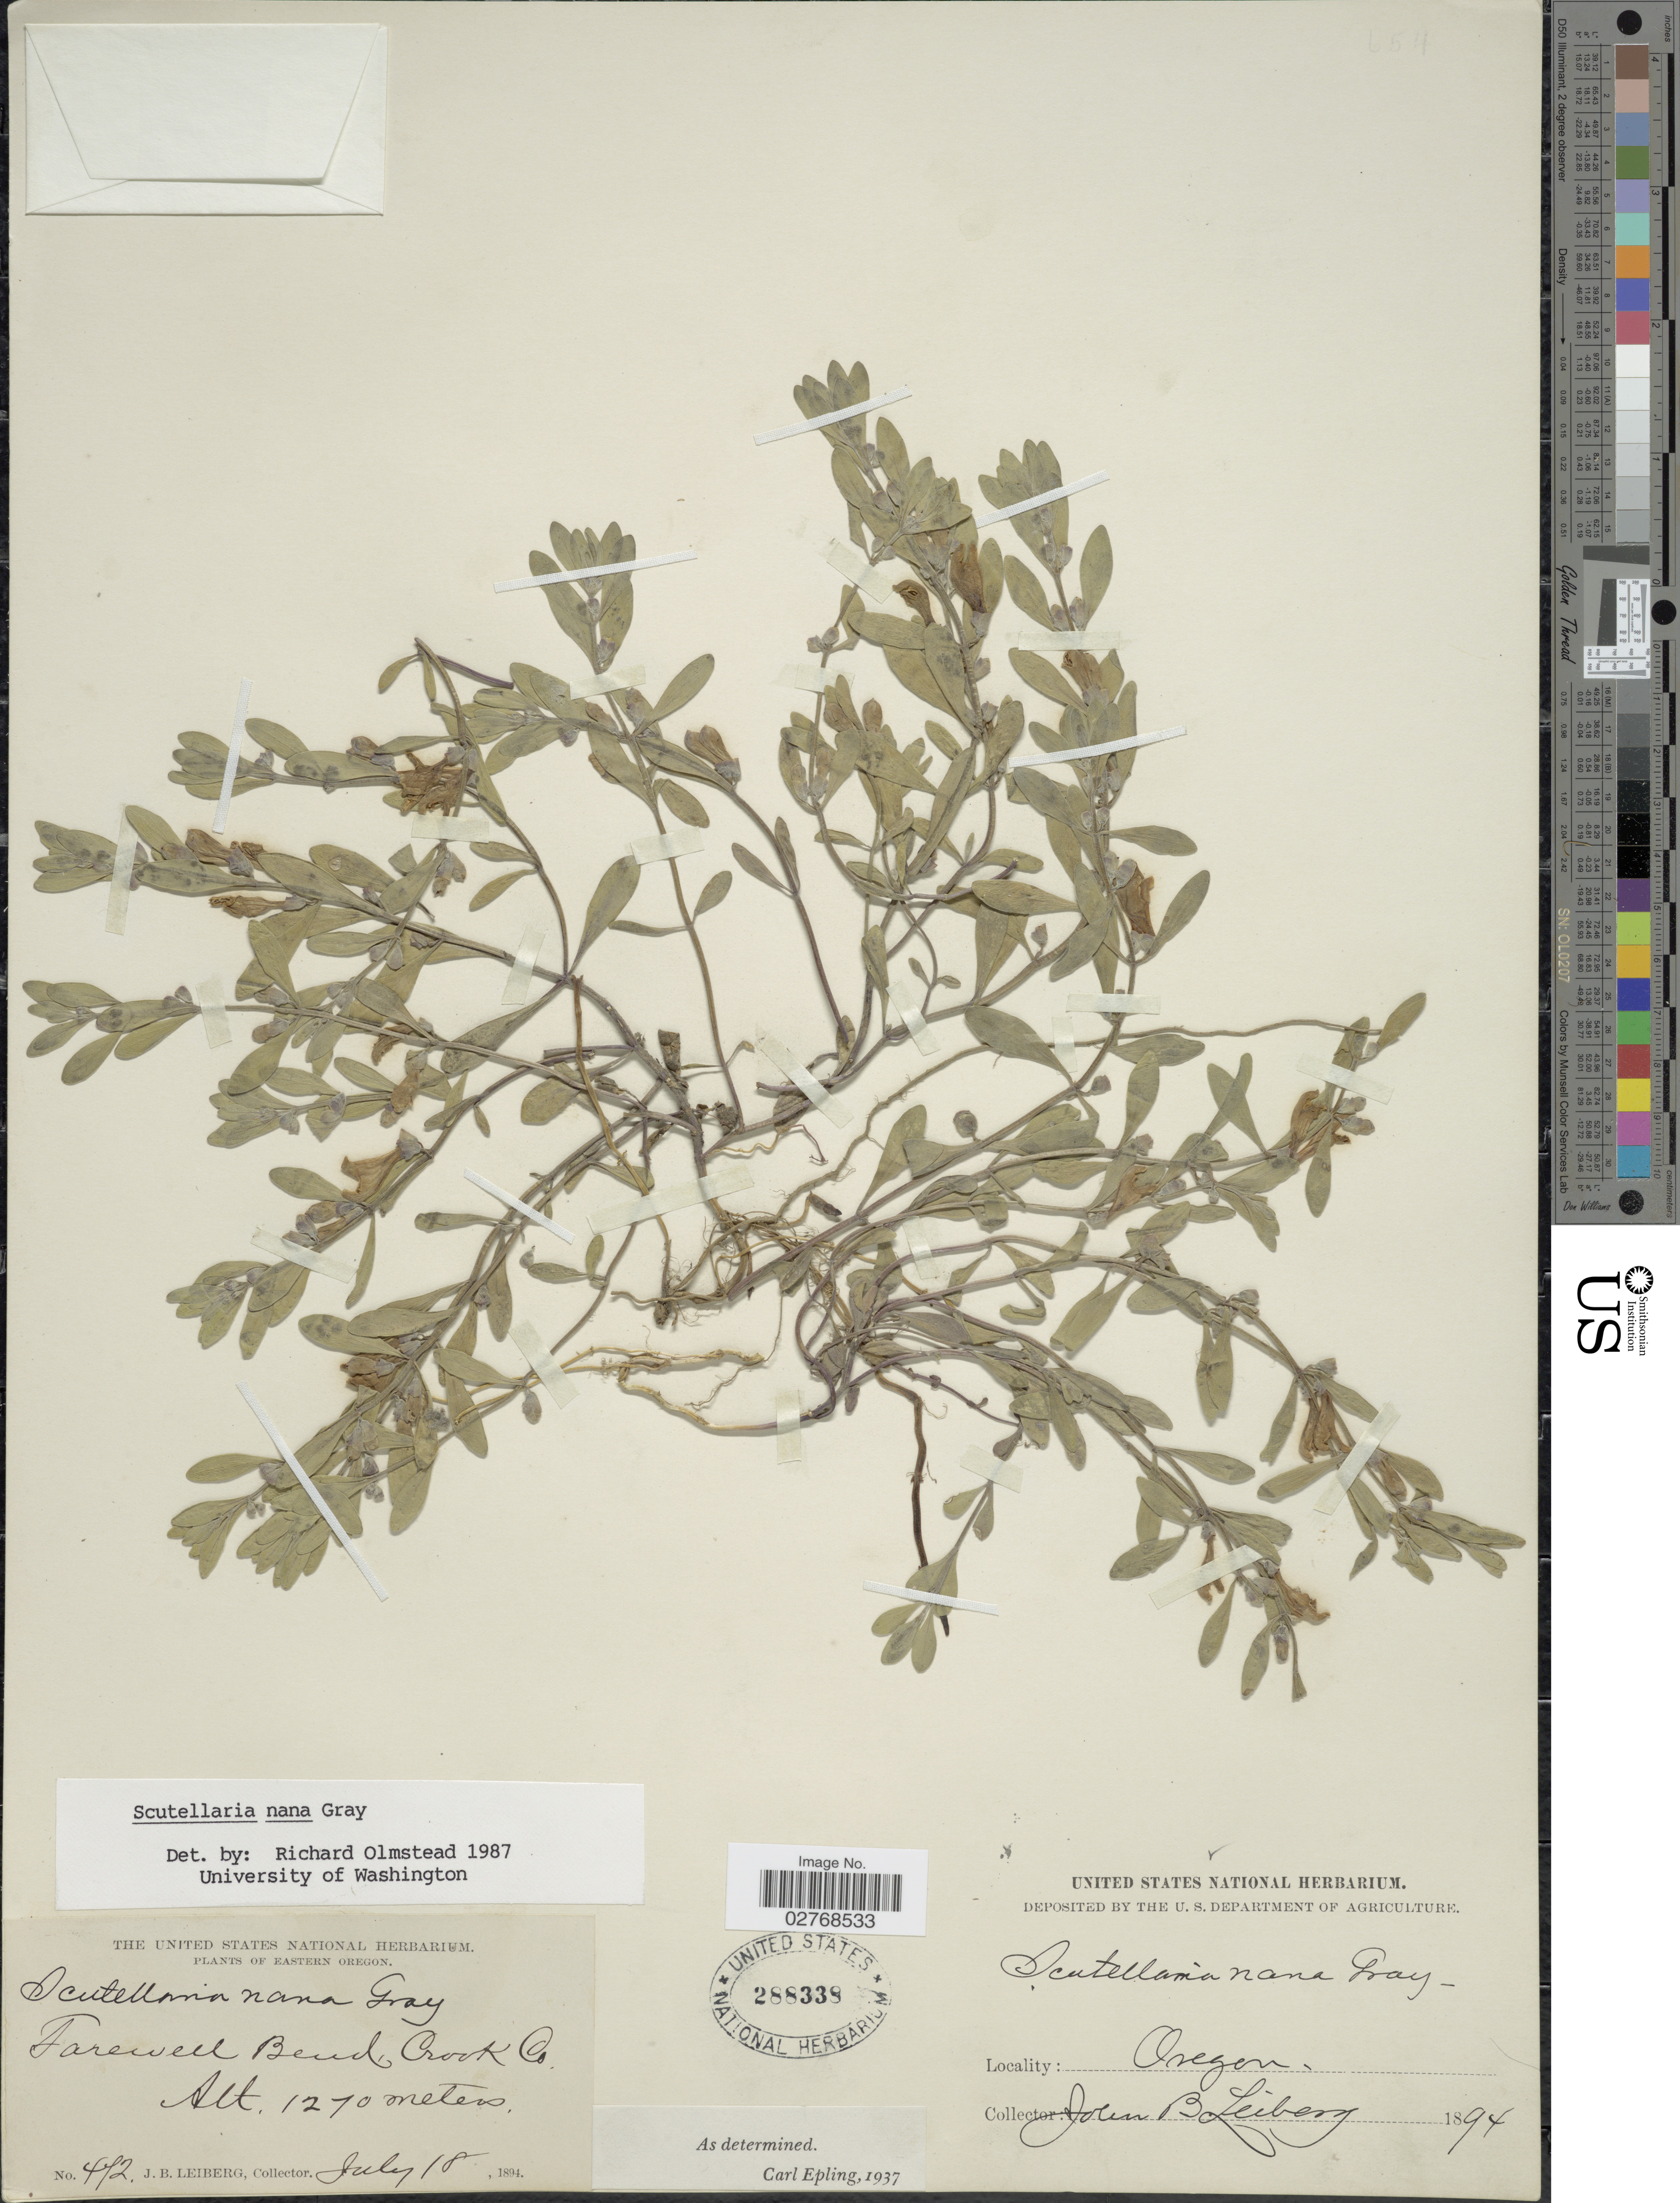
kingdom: Plantae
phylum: Tracheophyta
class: Magnoliopsida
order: Lamiales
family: Lamiaceae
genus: Scutellaria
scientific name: Scutellaria nana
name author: A. Gray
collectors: J. B. Leiberg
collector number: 472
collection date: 1894-07-18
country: United States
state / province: Oregon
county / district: Crook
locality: Eastern Oregon. Farewell Bend, Crook Co.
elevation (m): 1270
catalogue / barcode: US 288338